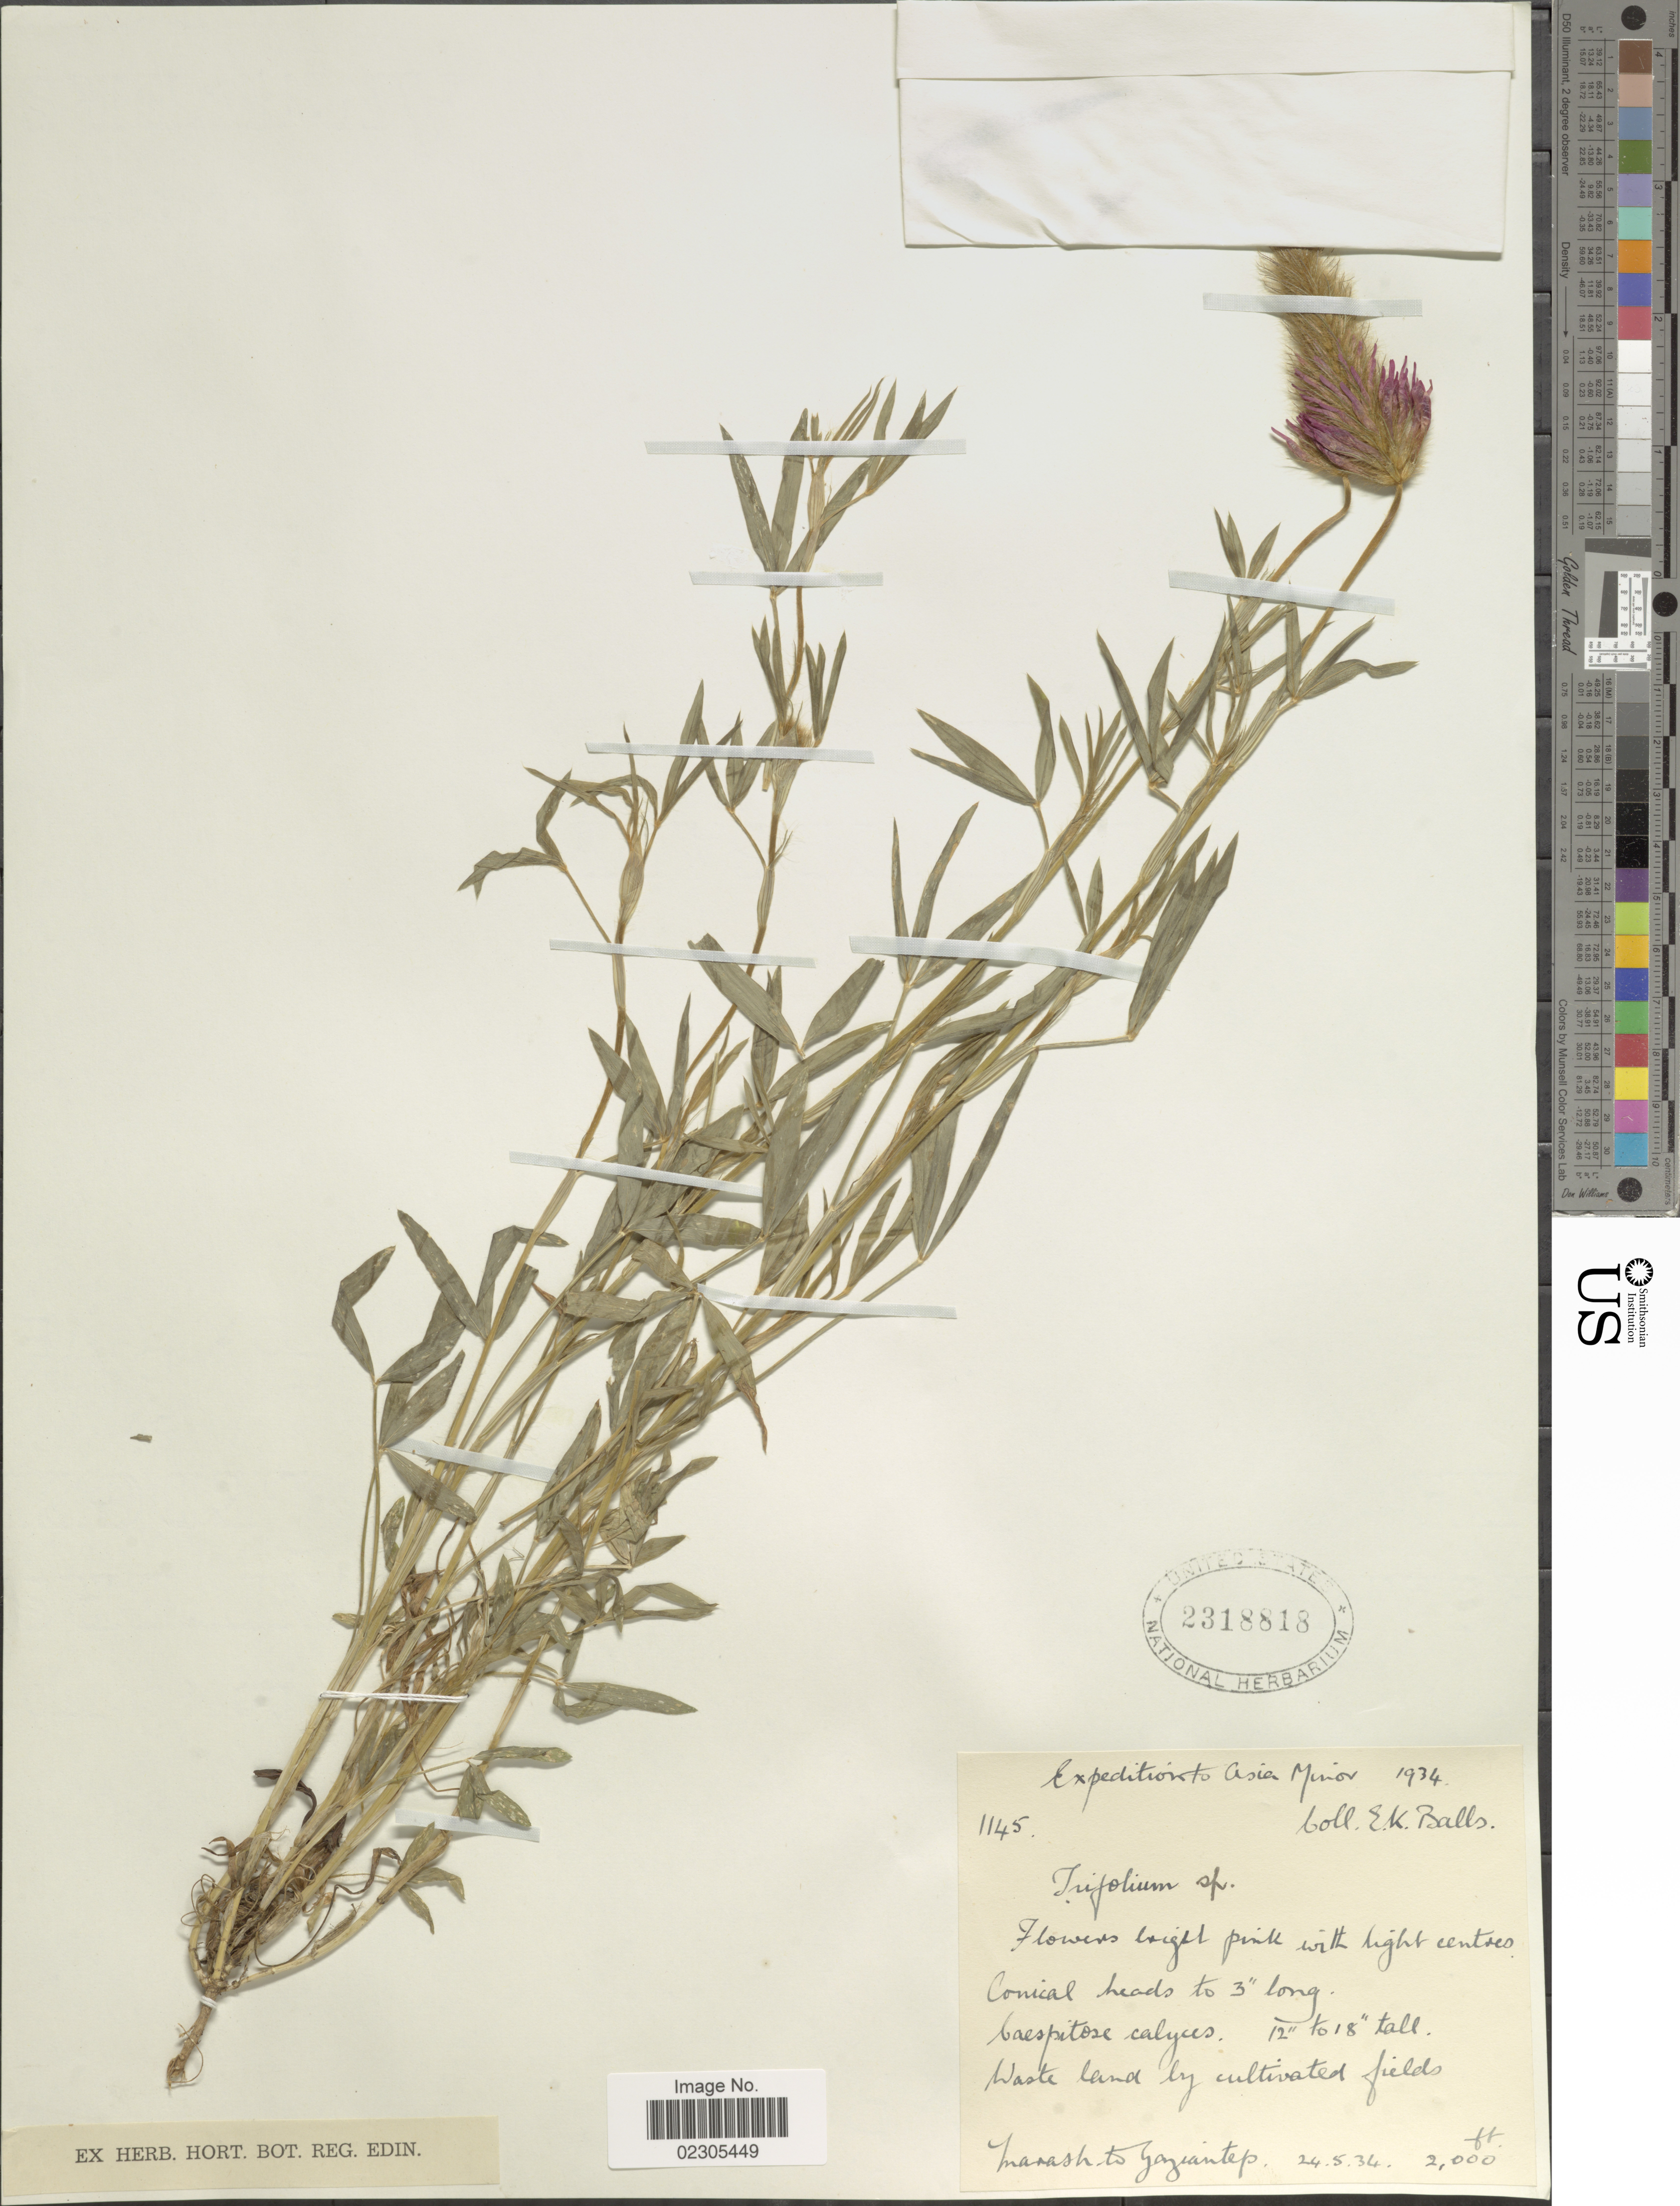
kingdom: Plantae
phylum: Tracheophyta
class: Magnoliopsida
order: Fabales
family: Fabaceae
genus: Trifolium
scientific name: Trifolium sp.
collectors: E. K. Balls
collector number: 1145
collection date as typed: Transcribed d/m/y: 24/5/34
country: Turkey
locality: Asia Minor, Marash to Gajantep [interpreted]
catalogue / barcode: US 2318818